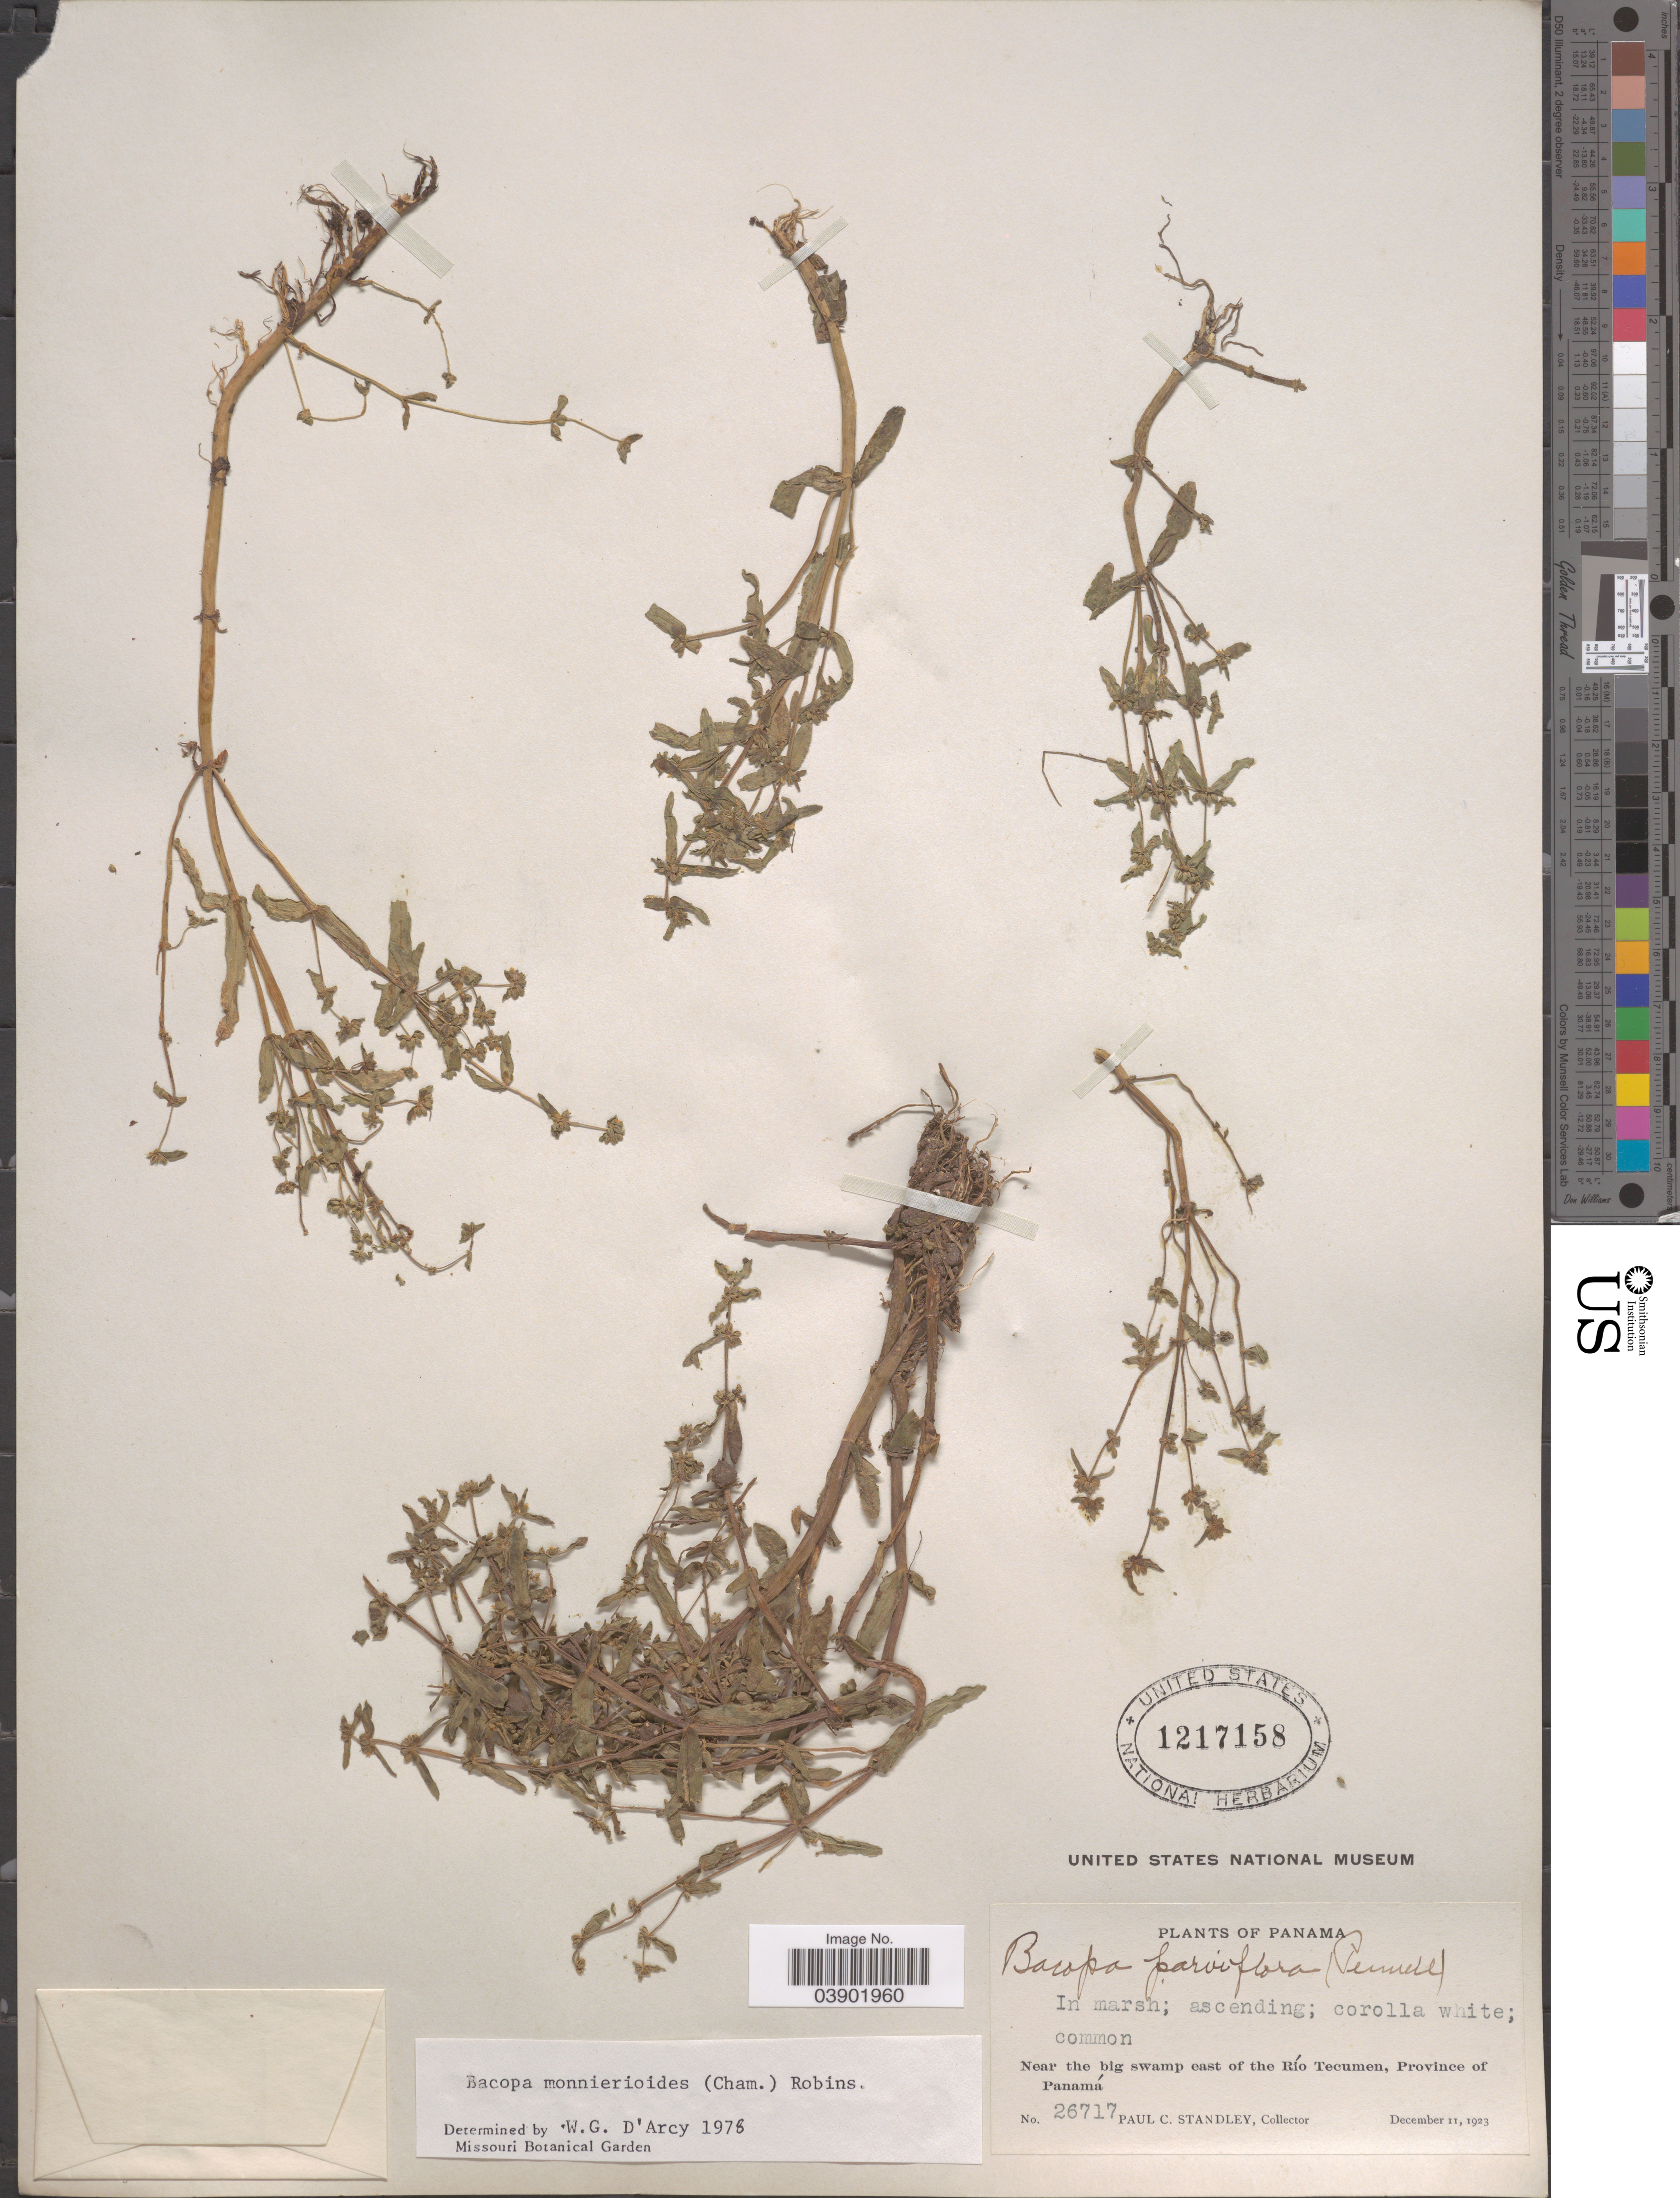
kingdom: Plantae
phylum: Tracheophyta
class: Magnoliopsida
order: Lamiales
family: Plantaginaceae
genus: Bacopa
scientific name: Bacopa monnierioides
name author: (Cham.) B.L. Rob.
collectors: P. C. Standley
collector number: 26717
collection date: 1923-12-11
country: Panama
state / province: Panamá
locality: Near the big swamp east of the Río Tecumen.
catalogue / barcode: US 1217158